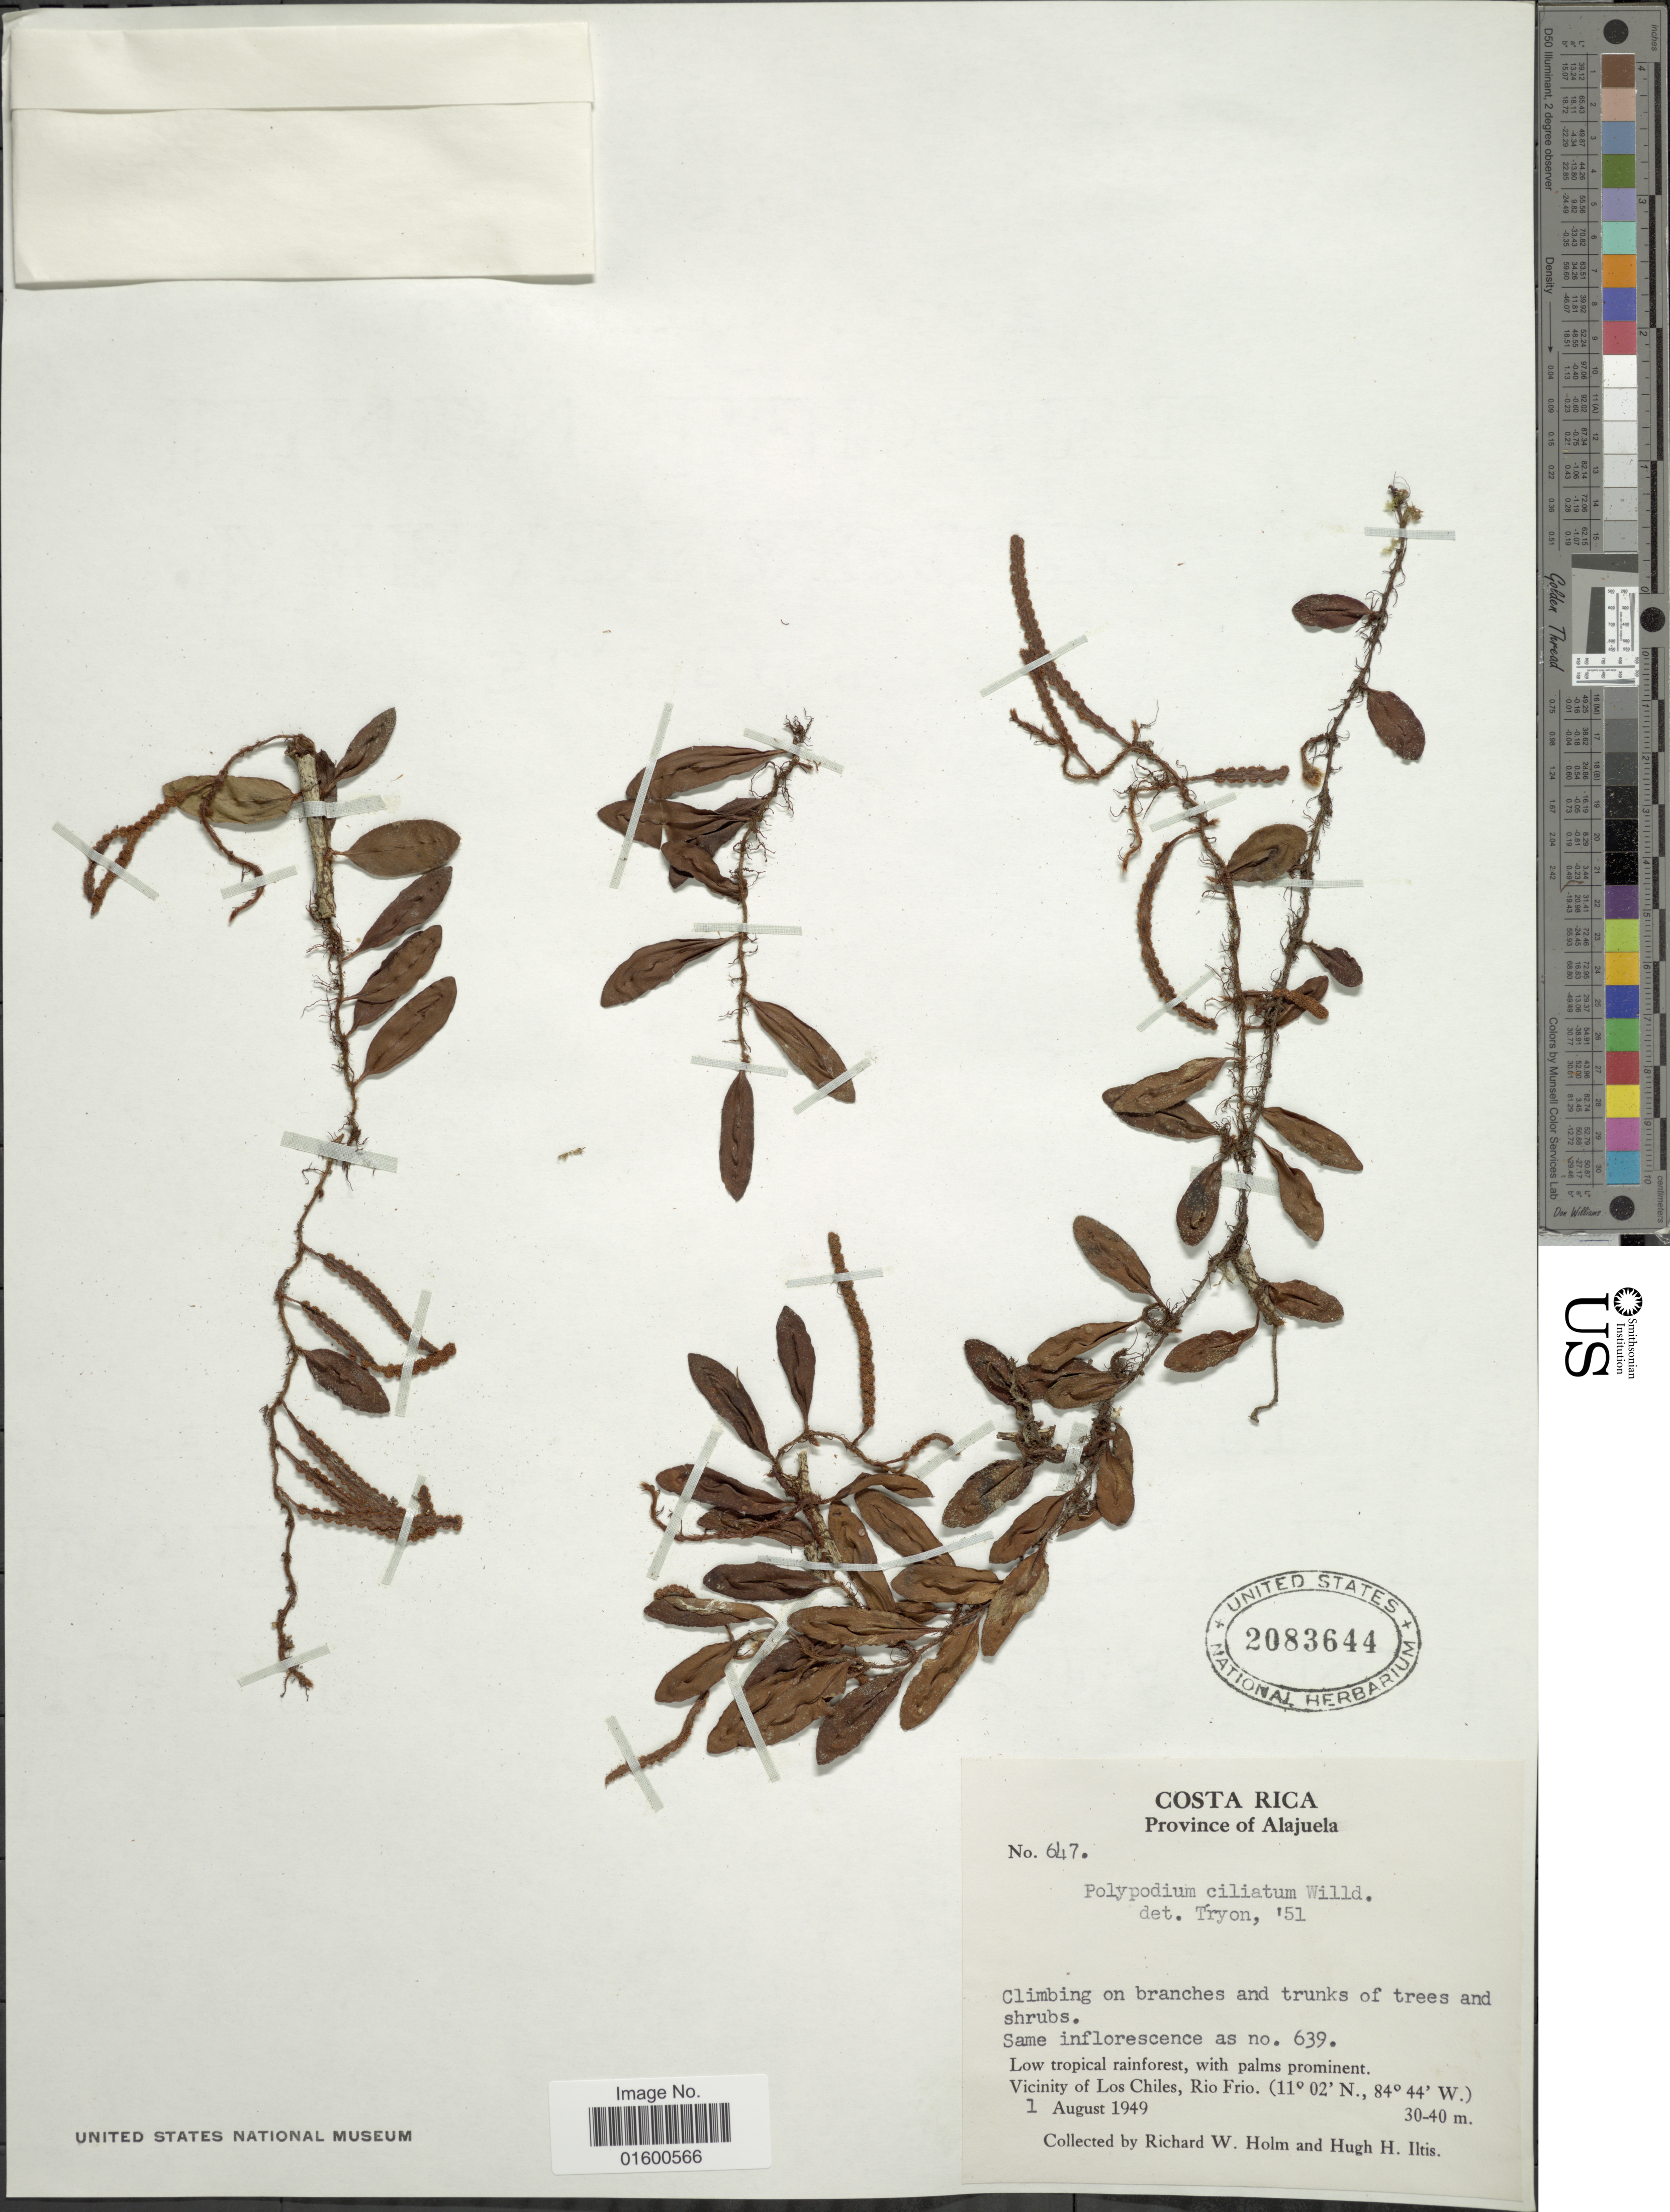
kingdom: Plantae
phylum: Tracheophyta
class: Polypodiopsida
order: Polypodiales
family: Polypodiaceae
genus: Microgramma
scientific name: Microgramma reptans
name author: (Cav.) A.R. Sm.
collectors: R. W. Holm & H. H. Iltis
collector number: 647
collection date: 1949-08-01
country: Costa Rica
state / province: Alajuela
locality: Province of Alajuela, Vicinity of Los Chiles, Rio Frio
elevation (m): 30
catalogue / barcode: US 2083644